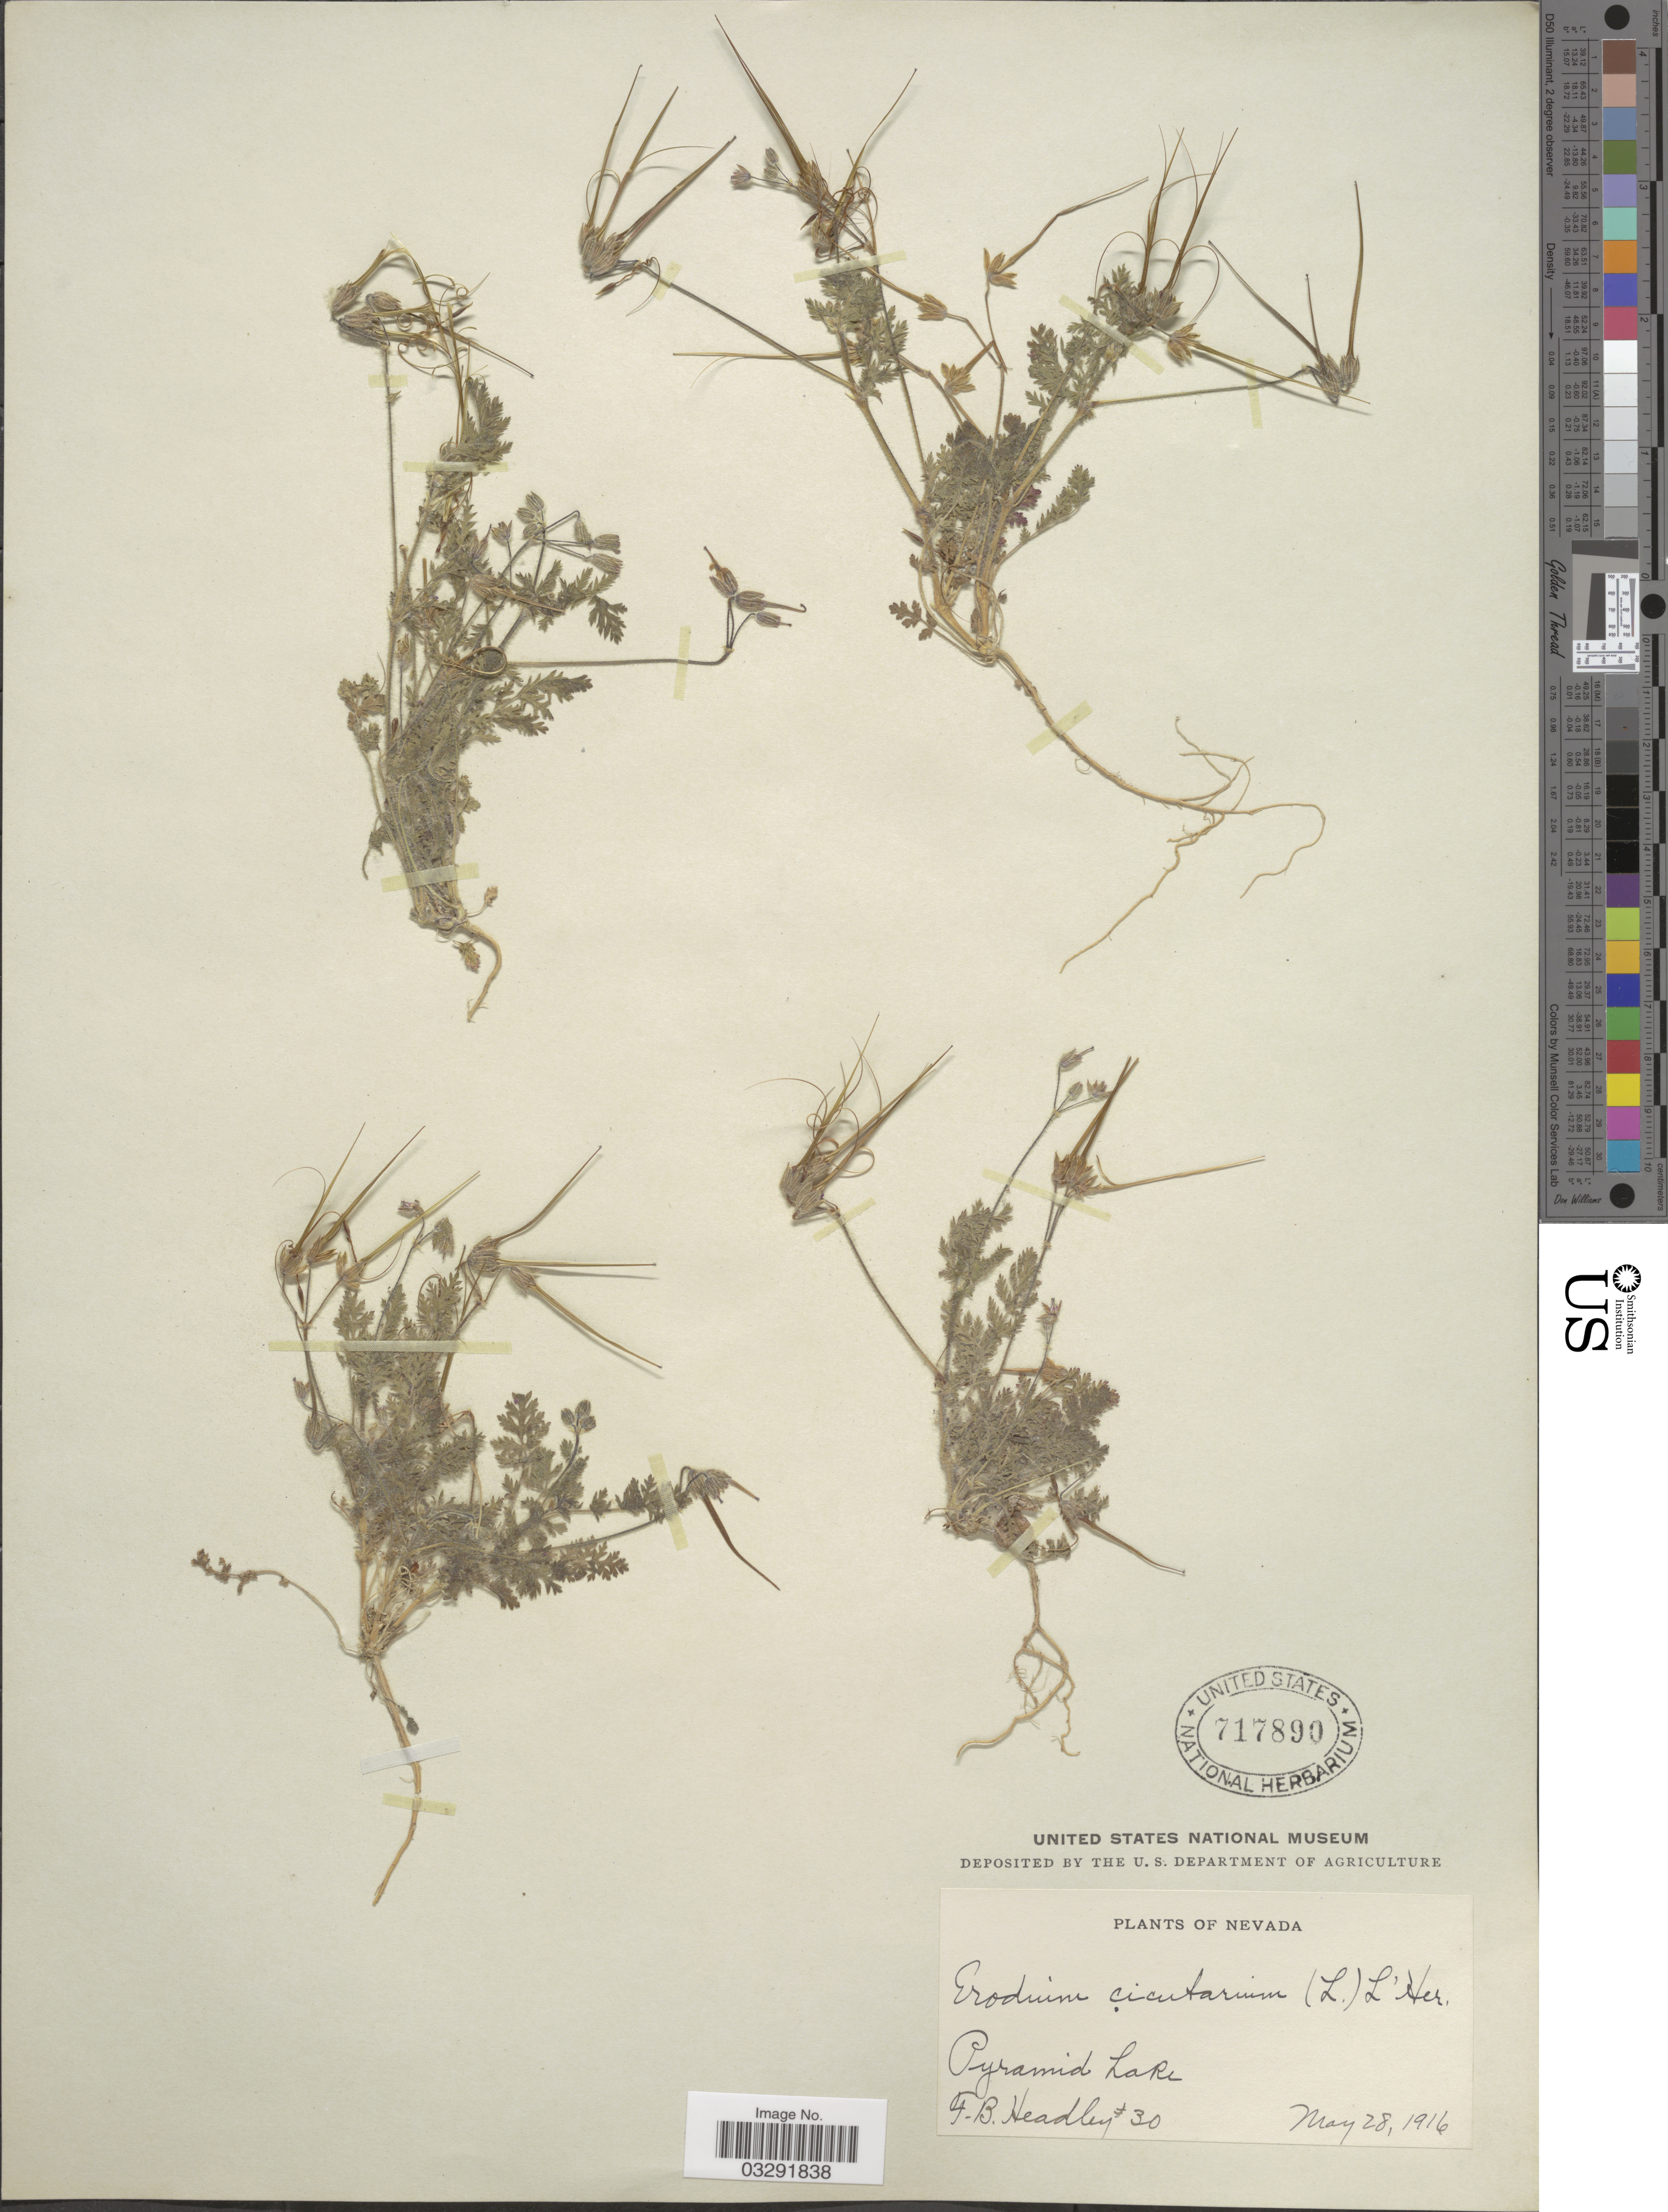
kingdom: Plantae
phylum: Tracheophyta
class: Magnoliopsida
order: Geraniales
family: Geraniaceae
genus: Erodium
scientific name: Erodium cicutarium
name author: (L.) L'Hér.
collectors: F. B. Headley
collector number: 30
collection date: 1916-05-28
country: United States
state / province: Nevada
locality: Pyramid Lake.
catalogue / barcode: US 717890